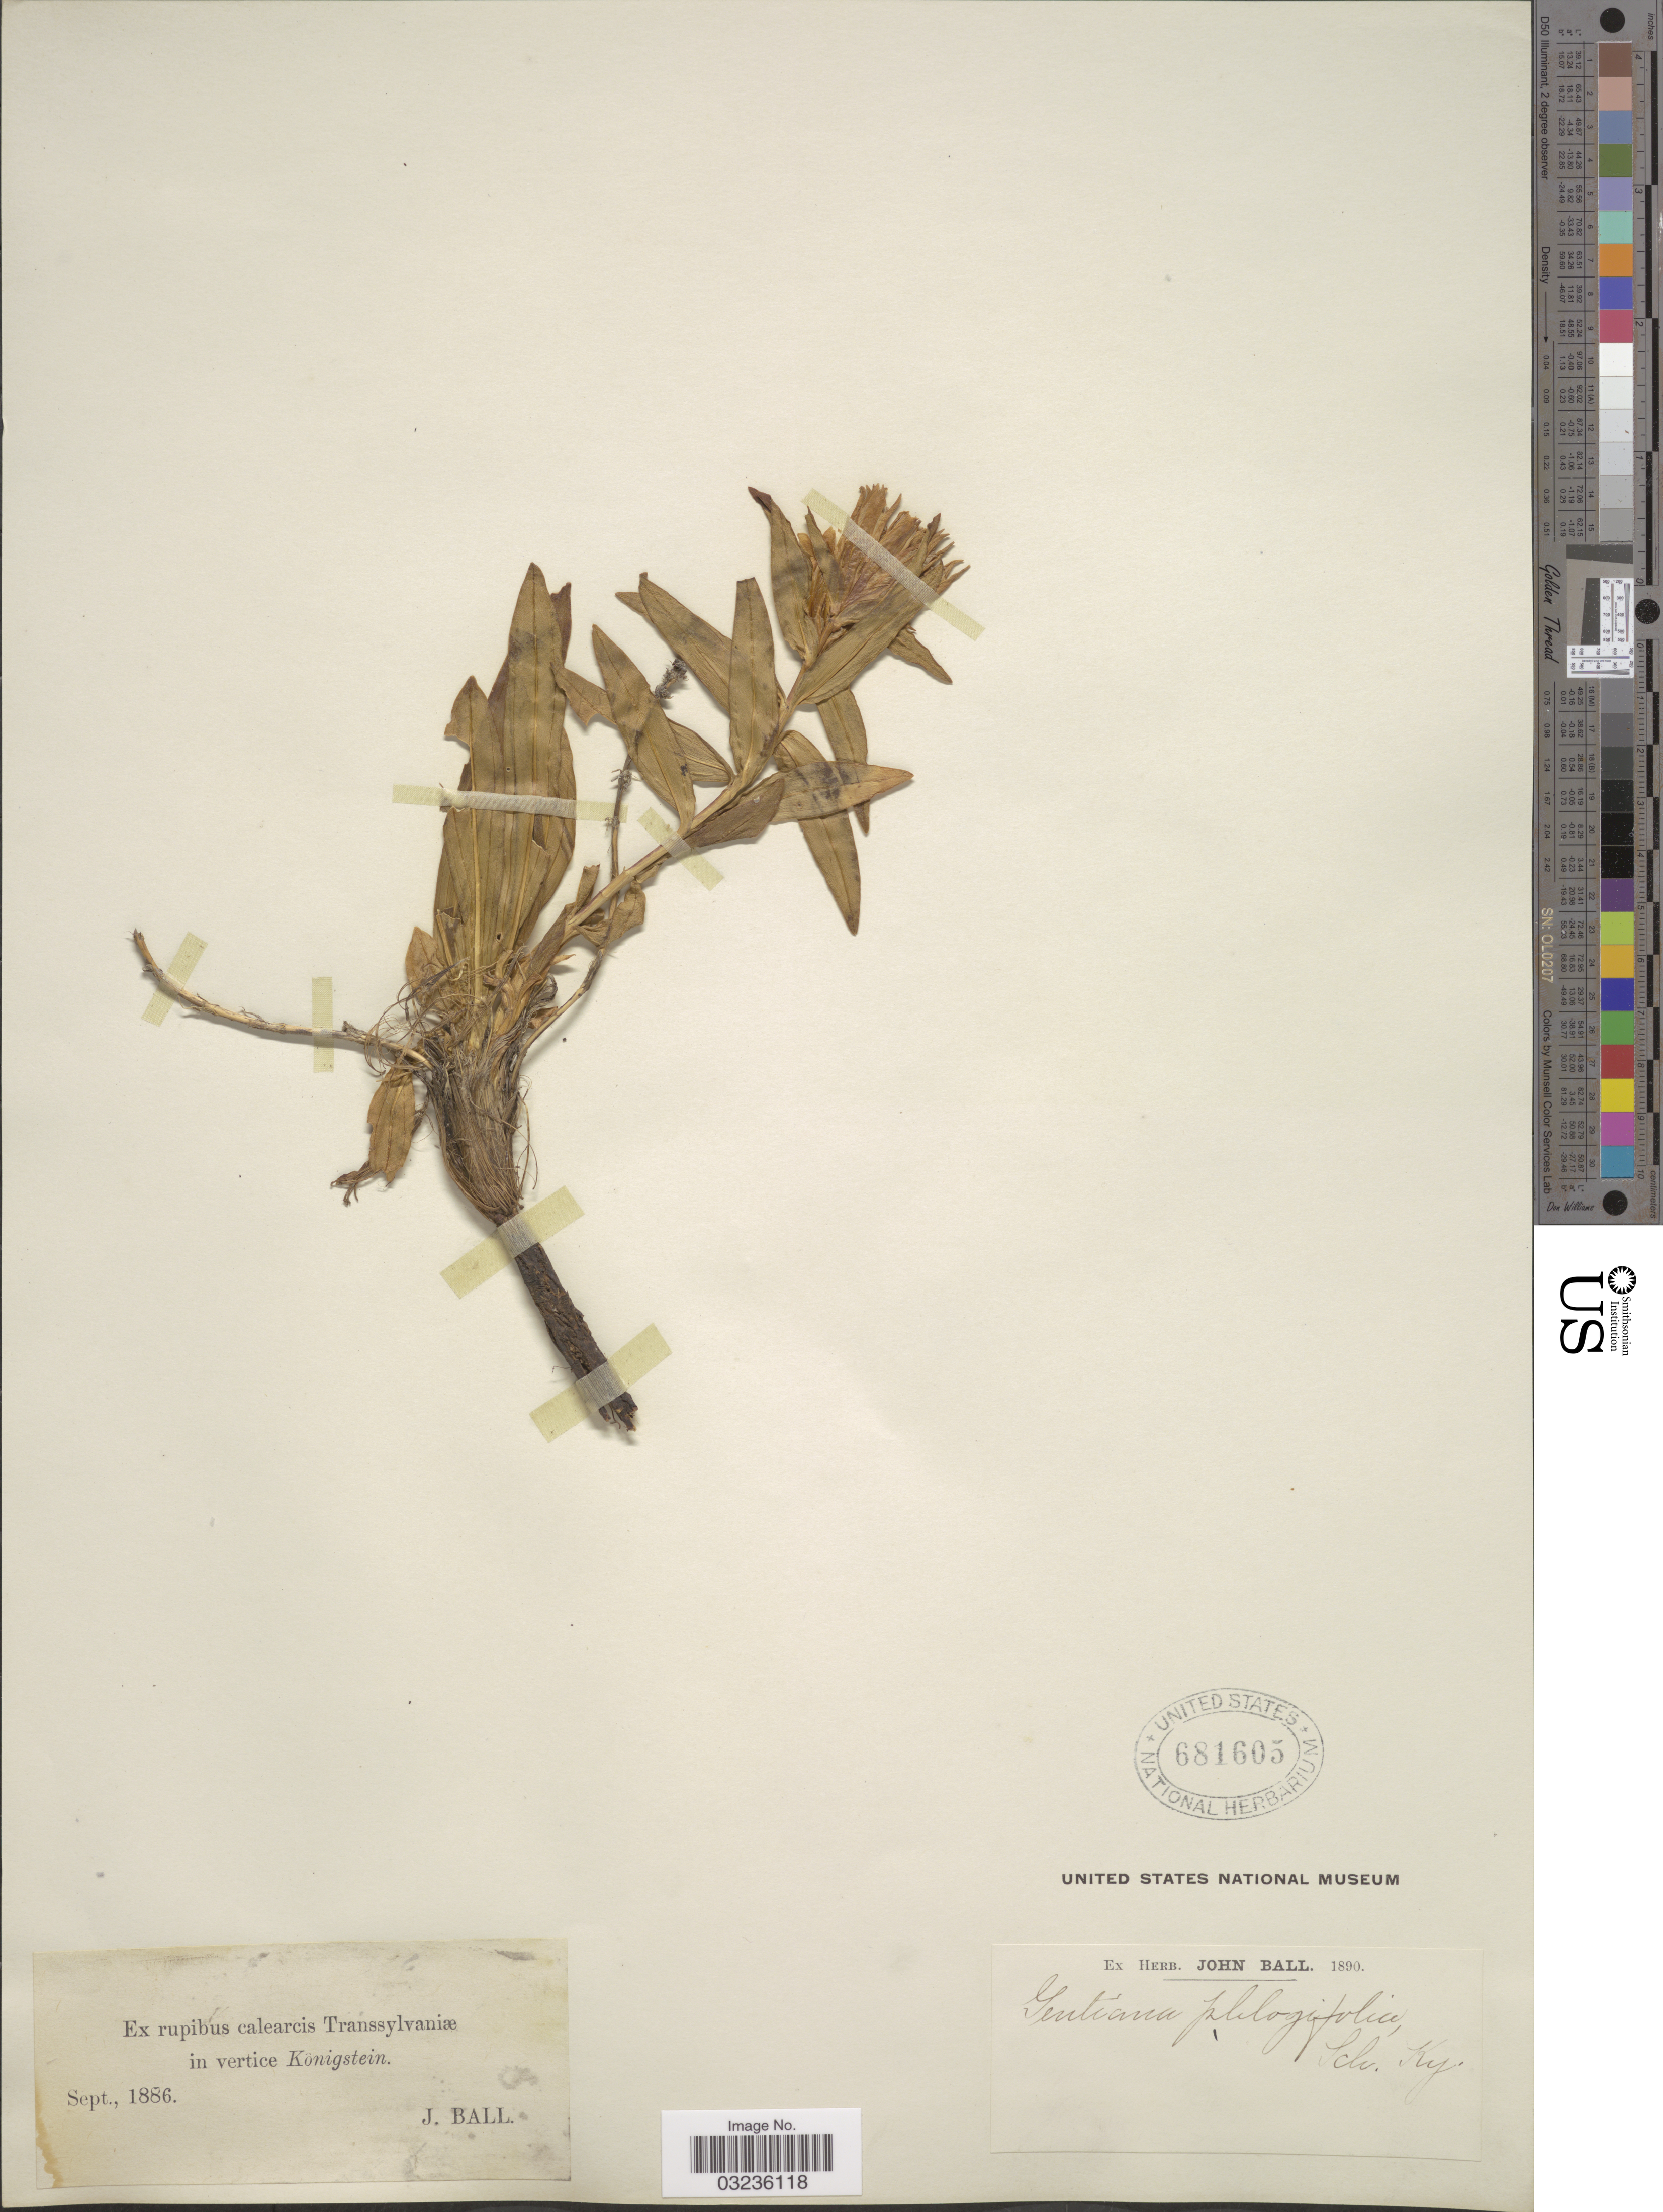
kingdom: Plantae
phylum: Tracheophyta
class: Magnoliopsida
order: Gentianales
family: Gentianaceae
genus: Gentiana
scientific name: Gentiana phlogifolia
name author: Schott & Kotschy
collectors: J. Ball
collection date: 1886-09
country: Romania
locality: Ex rupibus calearcis Transsylvaniæ in vertice Königstein.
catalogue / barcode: US 681605